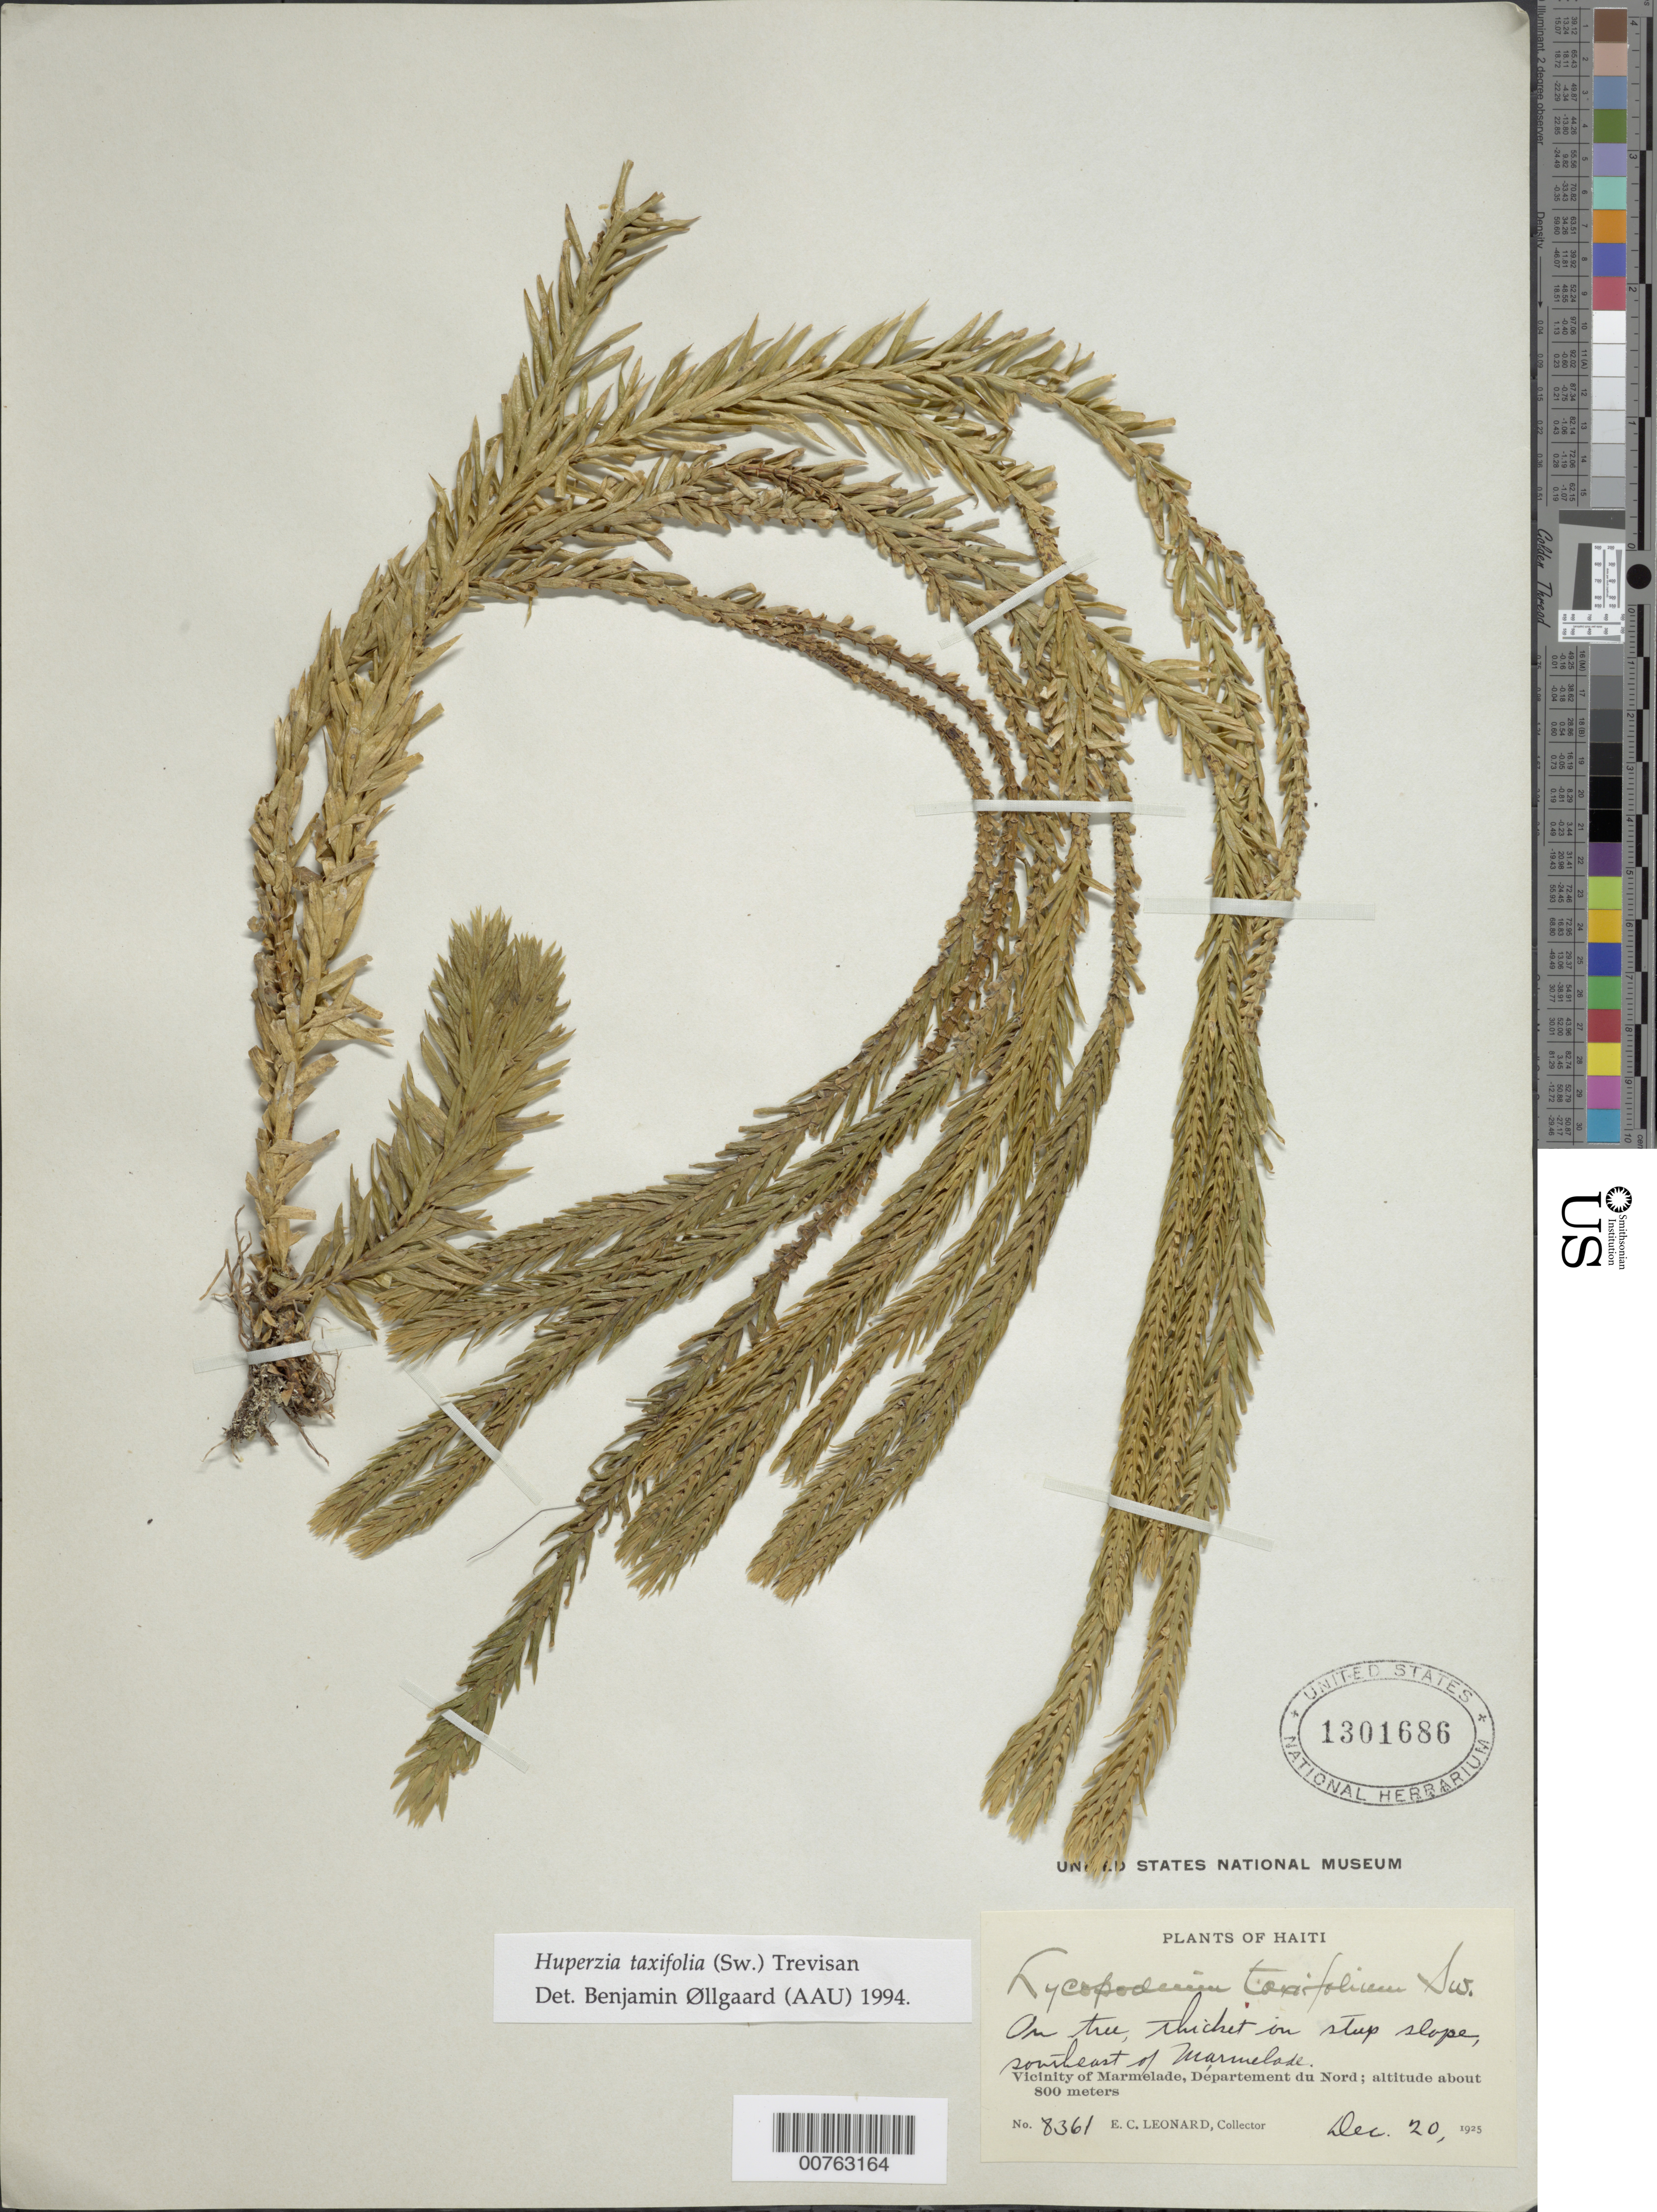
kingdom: Plantae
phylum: Tracheophyta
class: Lycopodiopsida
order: Lycopodiales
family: Lycopodiaceae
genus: Phlegmariurus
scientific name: Phlegmariurus taxifolius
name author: (Sw.) Á. Löve & D. Löve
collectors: E. C. Leonard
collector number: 8361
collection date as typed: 20 Dec 1925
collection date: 1925-12-20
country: Haiti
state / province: Nord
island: Hispaniola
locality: Vicinity of Marmelade, Departement du Nord, SE of Marmelade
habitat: On tree, thicket on steep slope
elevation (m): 800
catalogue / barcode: US 1301686